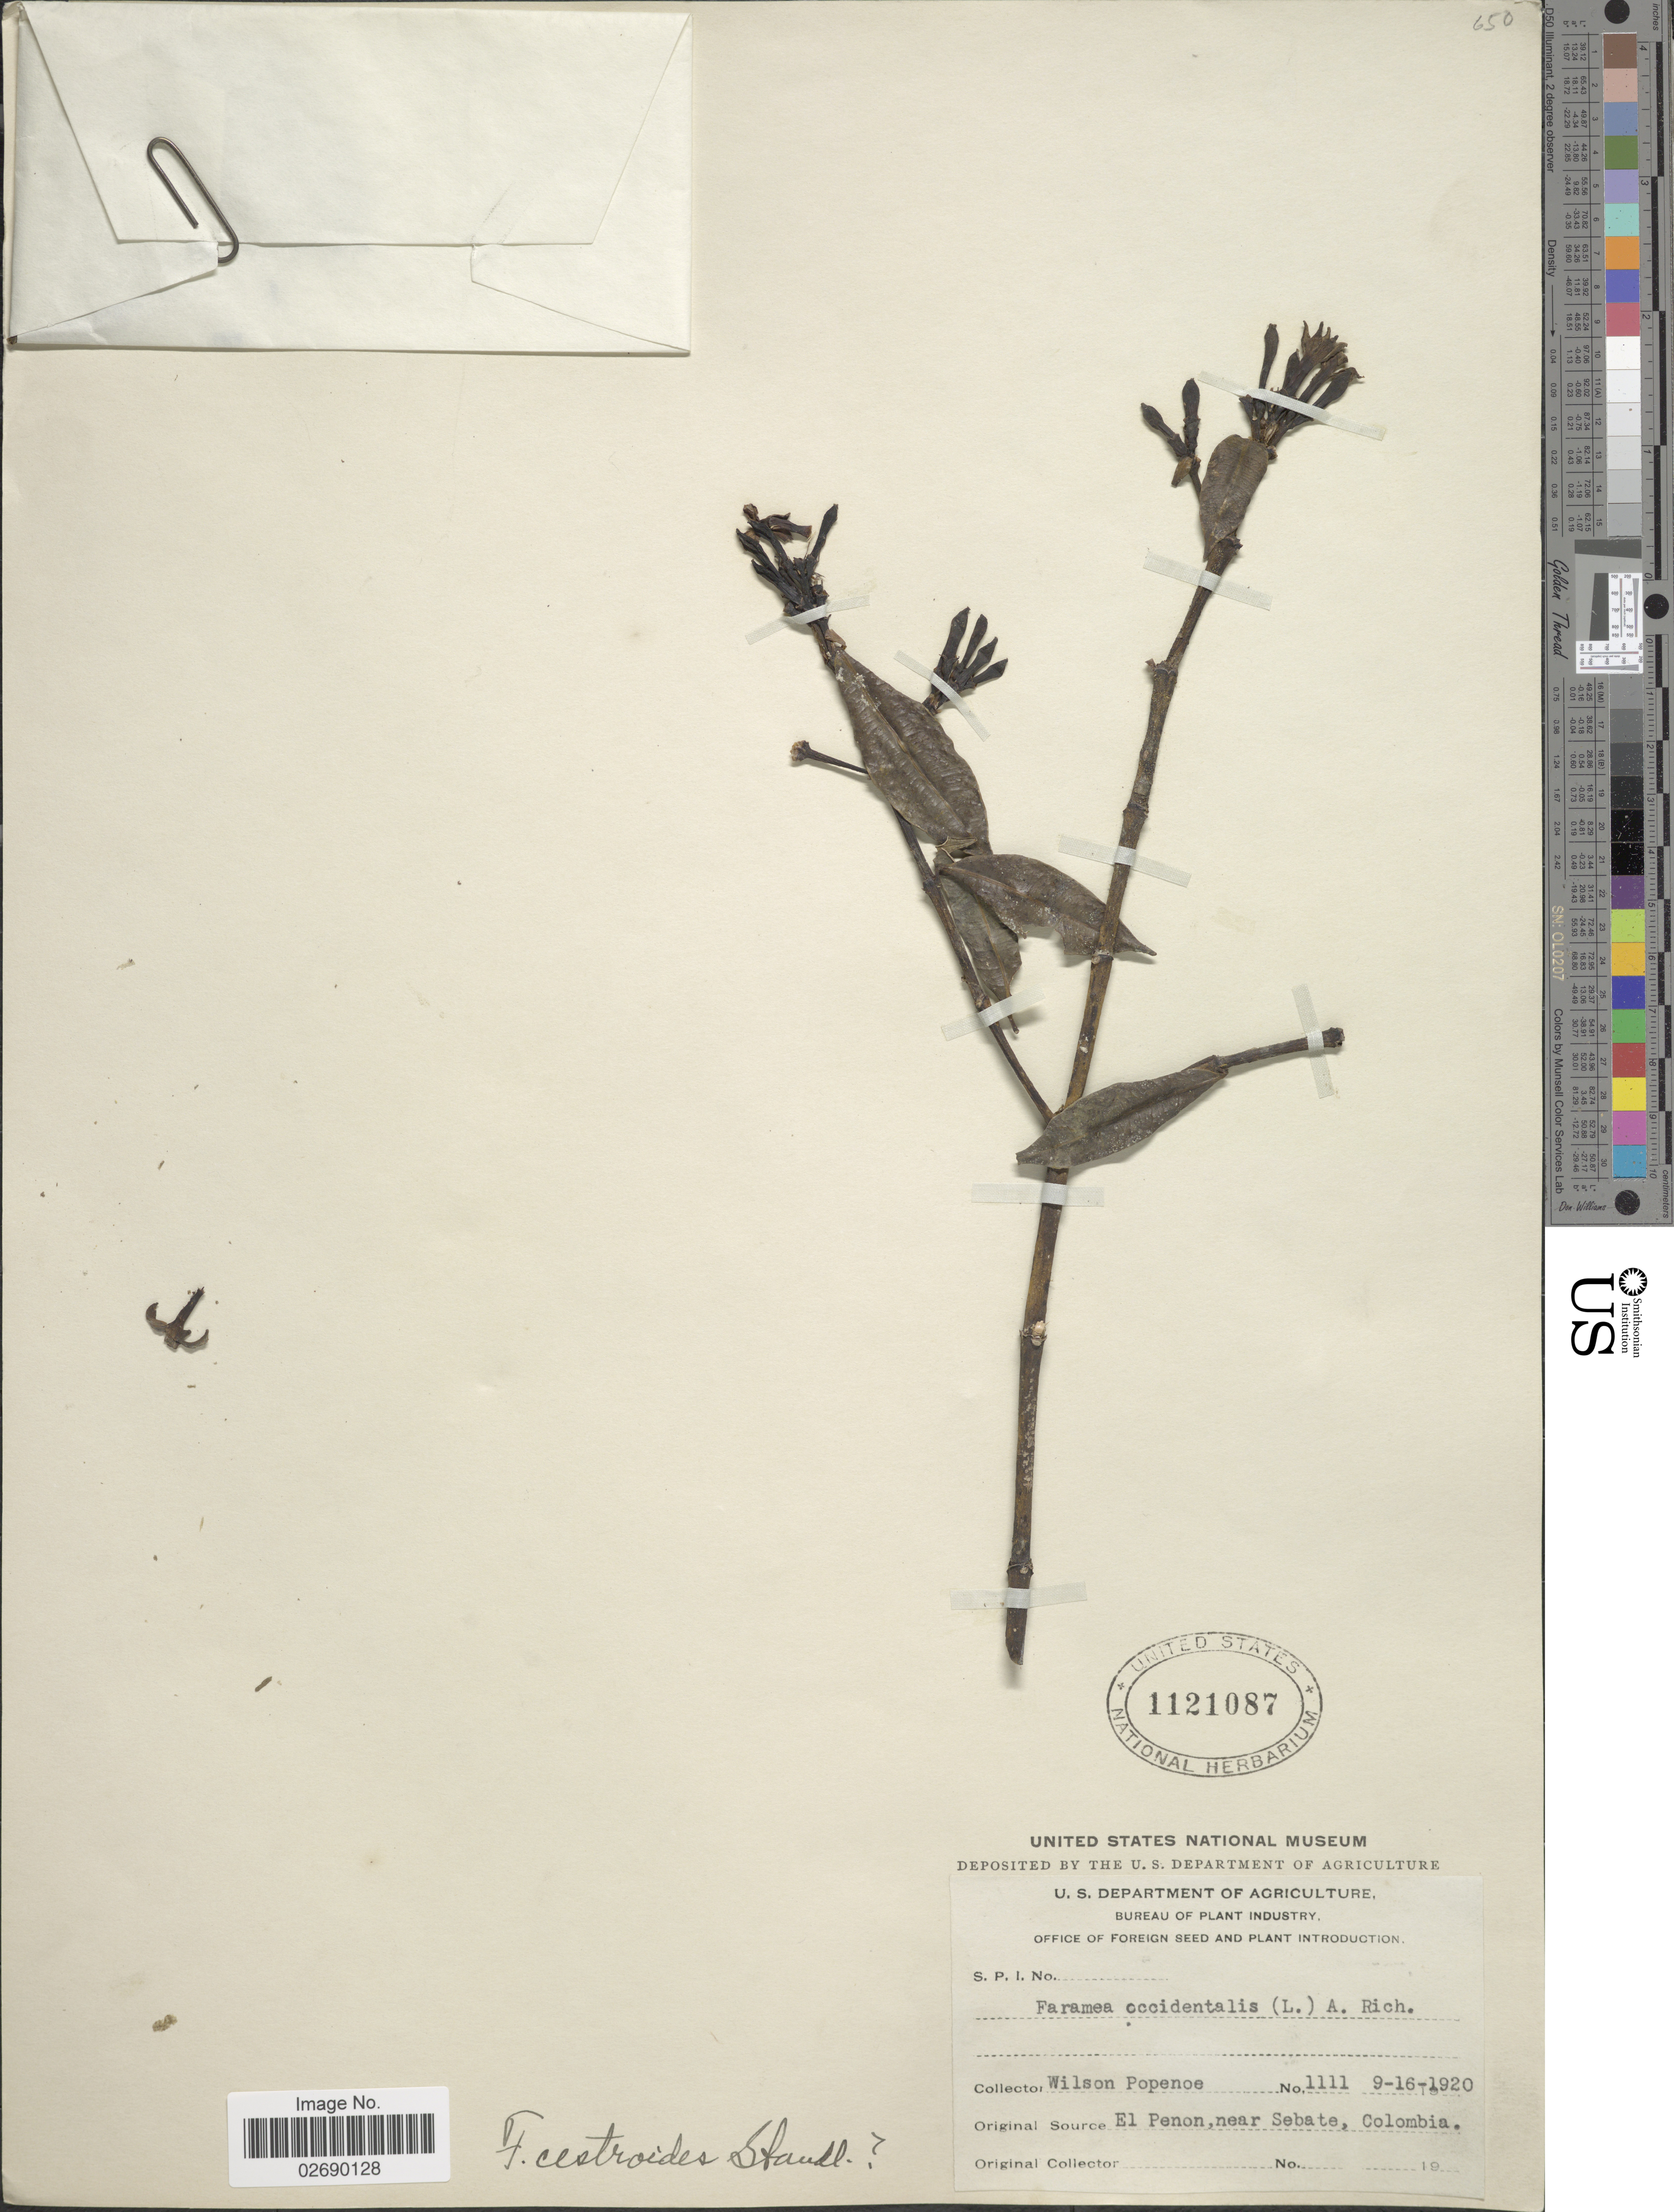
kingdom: Plantae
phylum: Tracheophyta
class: Magnoliopsida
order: Gentianales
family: Rubiaceae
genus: Faramea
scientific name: Faramea cestroides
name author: Standl.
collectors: W. Popenoe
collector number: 1111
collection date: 1920-09-16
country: Colombia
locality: El Penon, near Sebate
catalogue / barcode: US 1121087